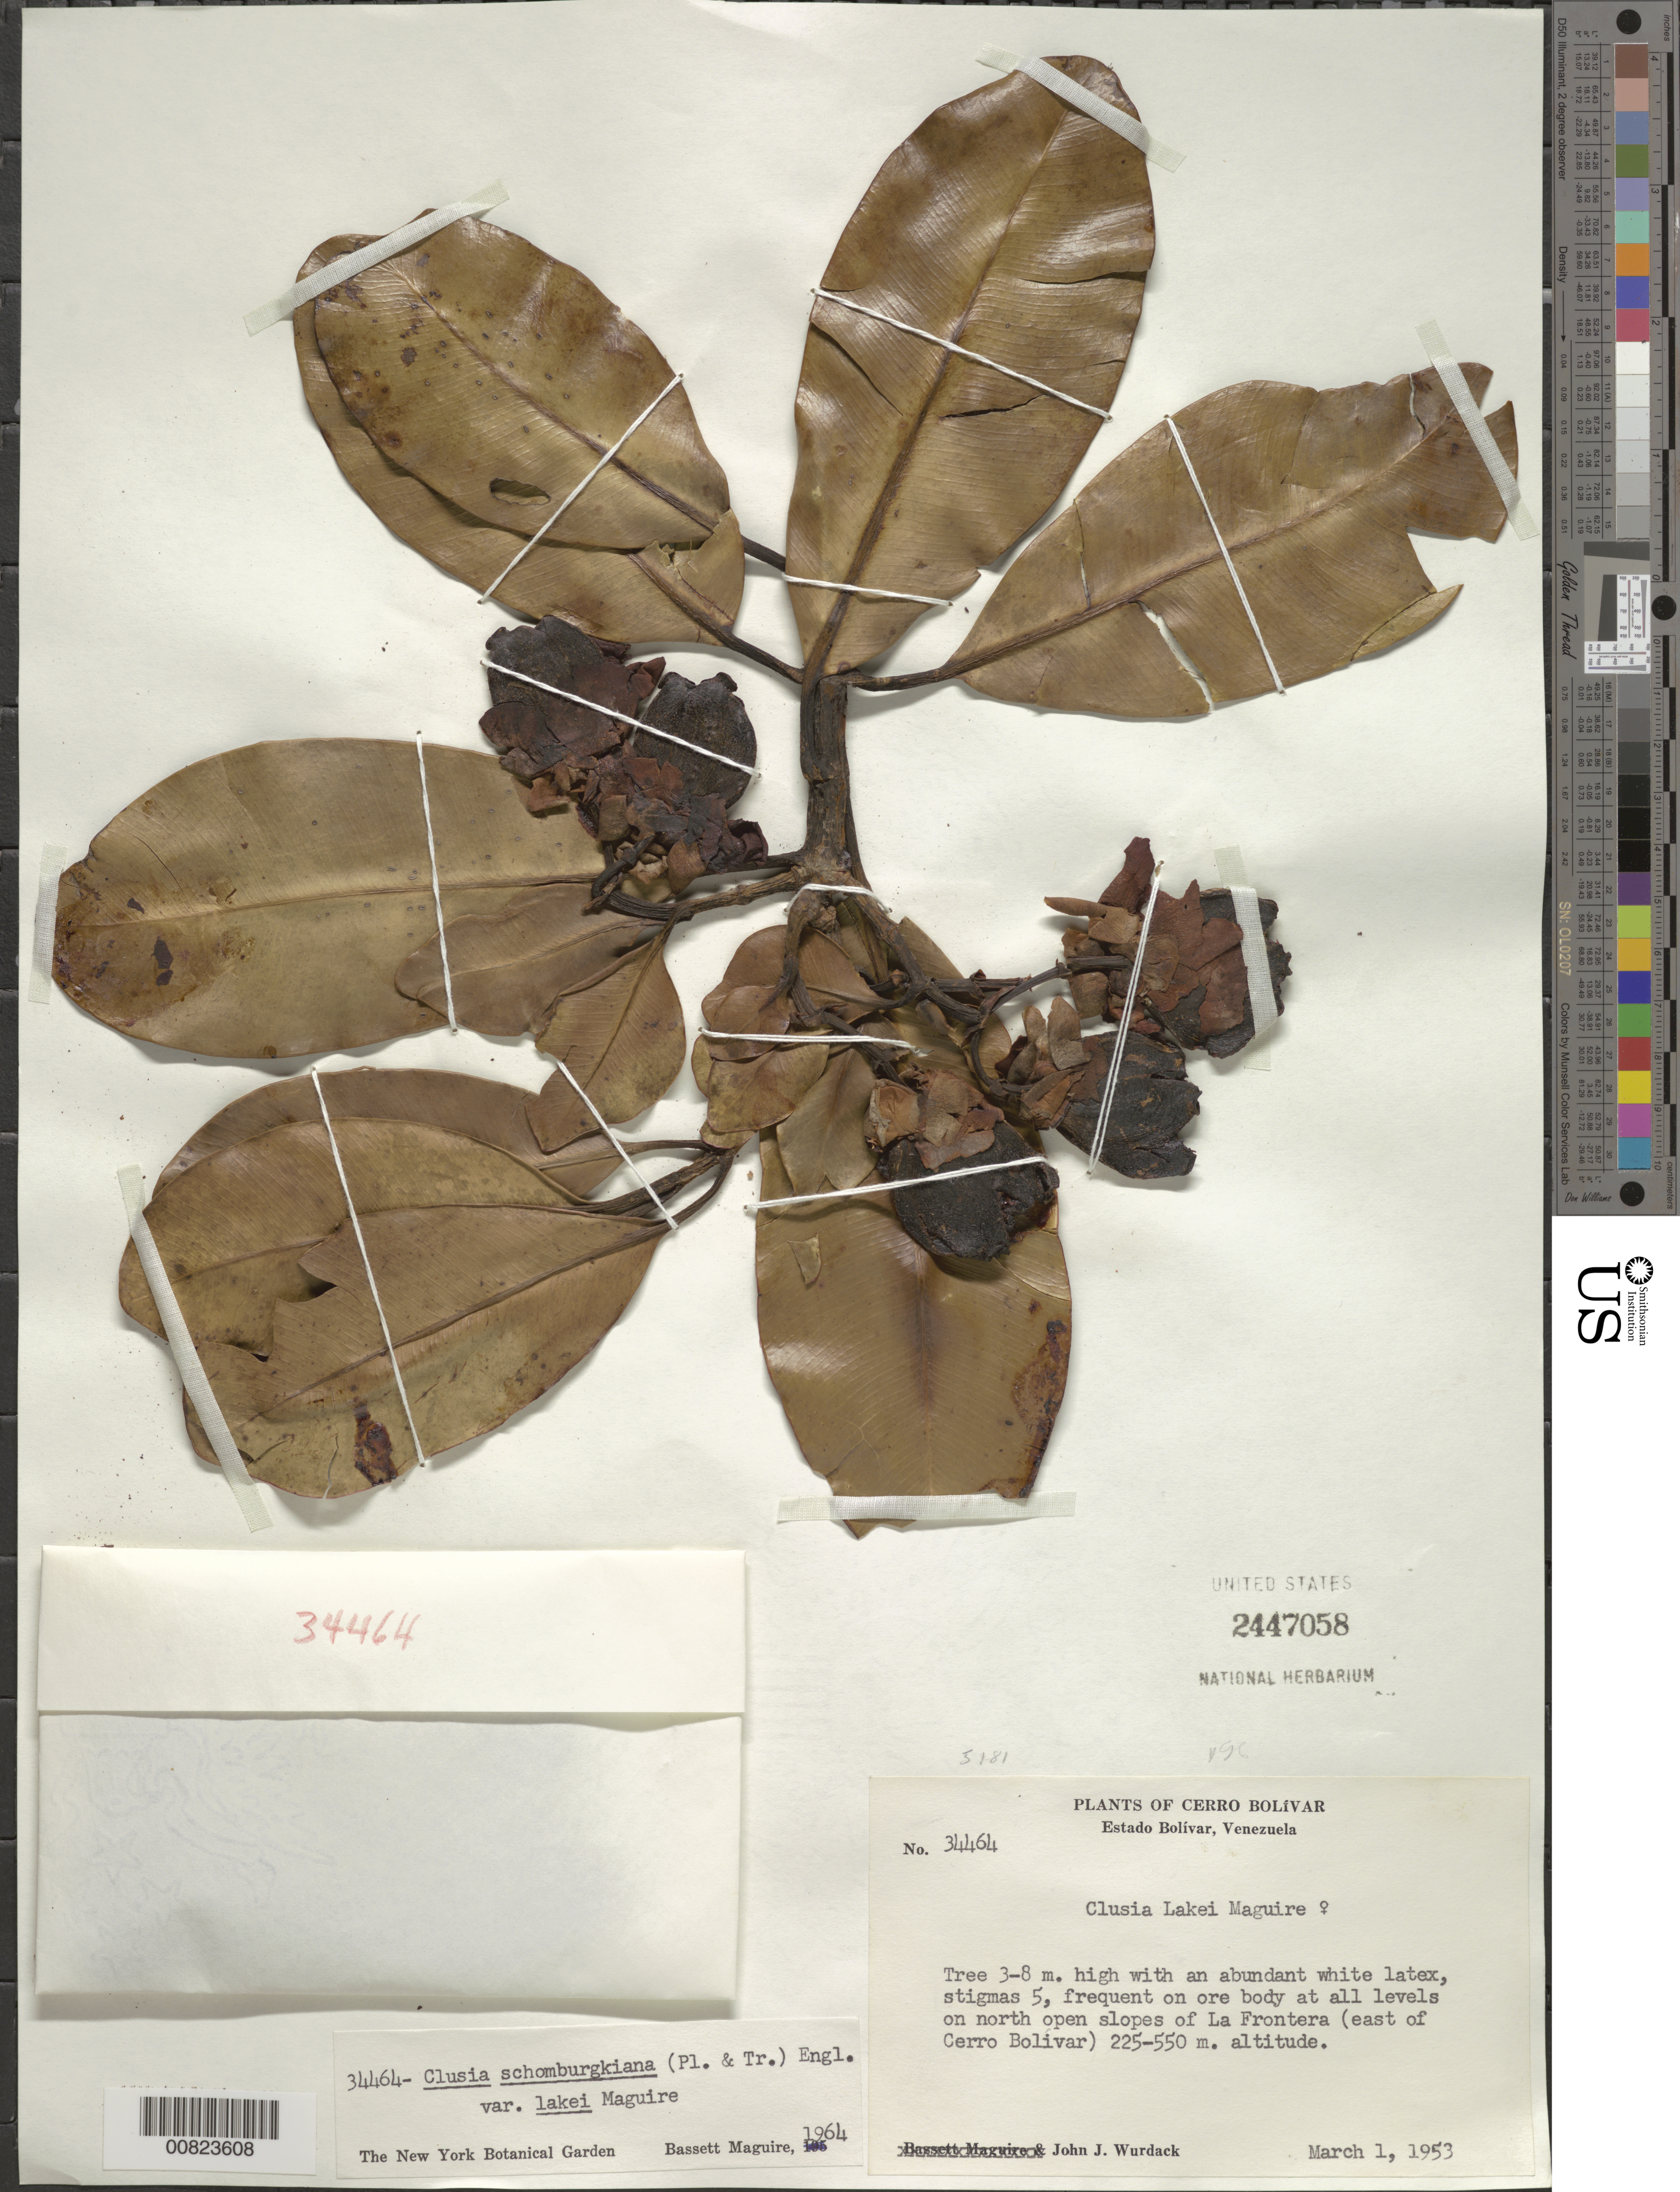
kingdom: Plantae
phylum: Tracheophyta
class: Magnoliopsida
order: Malpighiales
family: Clusiaceae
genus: Clusia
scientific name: Clusia schomburgkiana var. lakei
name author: Maguire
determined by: Maguire, Bassett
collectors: J. J. Wurdack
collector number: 34464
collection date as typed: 1-Mar-53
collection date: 1953-03-01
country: Venezuela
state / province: Bolívar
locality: La Frontera (just E of Cerro Bolívar)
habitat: Ore body at all levels on north open slopes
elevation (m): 225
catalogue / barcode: US 2447058